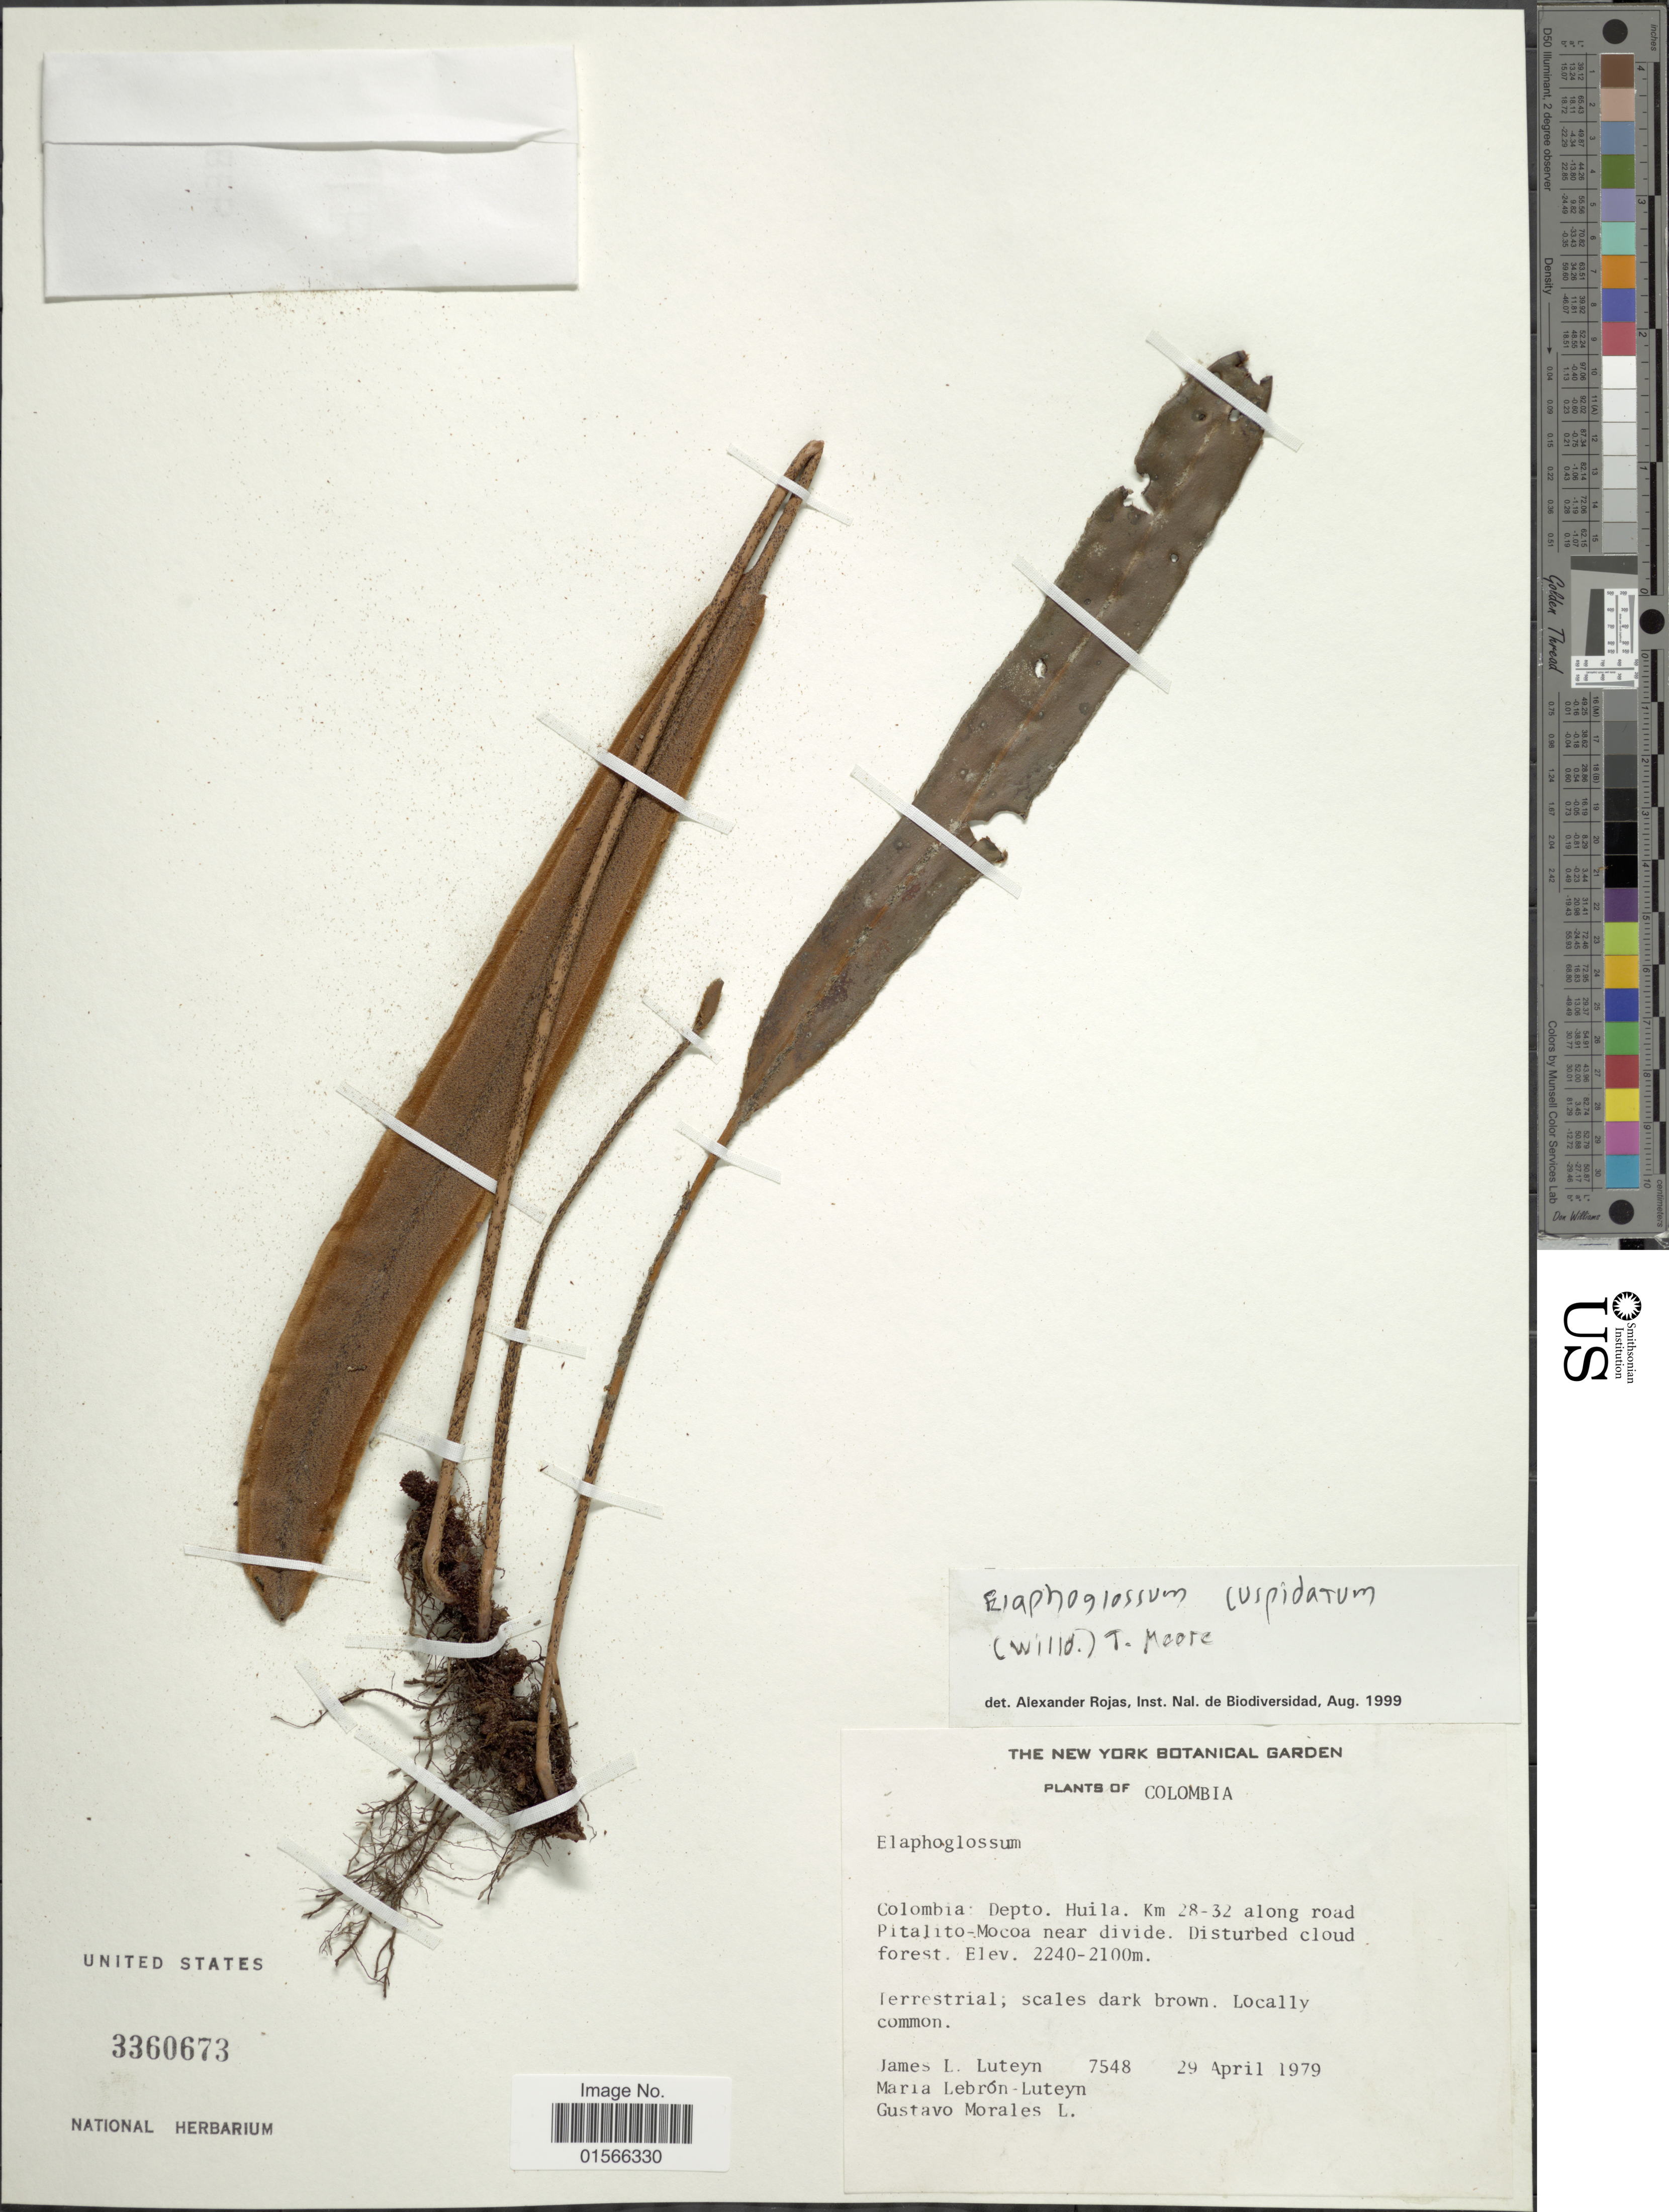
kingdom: Plantae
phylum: Tracheophyta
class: Polypodiopsida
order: Polypodiales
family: Dryopteridaceae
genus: Elaphoglossum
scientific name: Elaphoglossum cuspidatum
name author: (Willd.) T. Moore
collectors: J. L. Luteyn, M. L. Lebrón-Luteyn & G. Morales L.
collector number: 7548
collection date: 1979-04-29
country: Colombia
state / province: Huila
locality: Depto. Huila Km 28-32 along road Pitalito-Mocoa near divide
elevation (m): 2100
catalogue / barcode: US 3360673